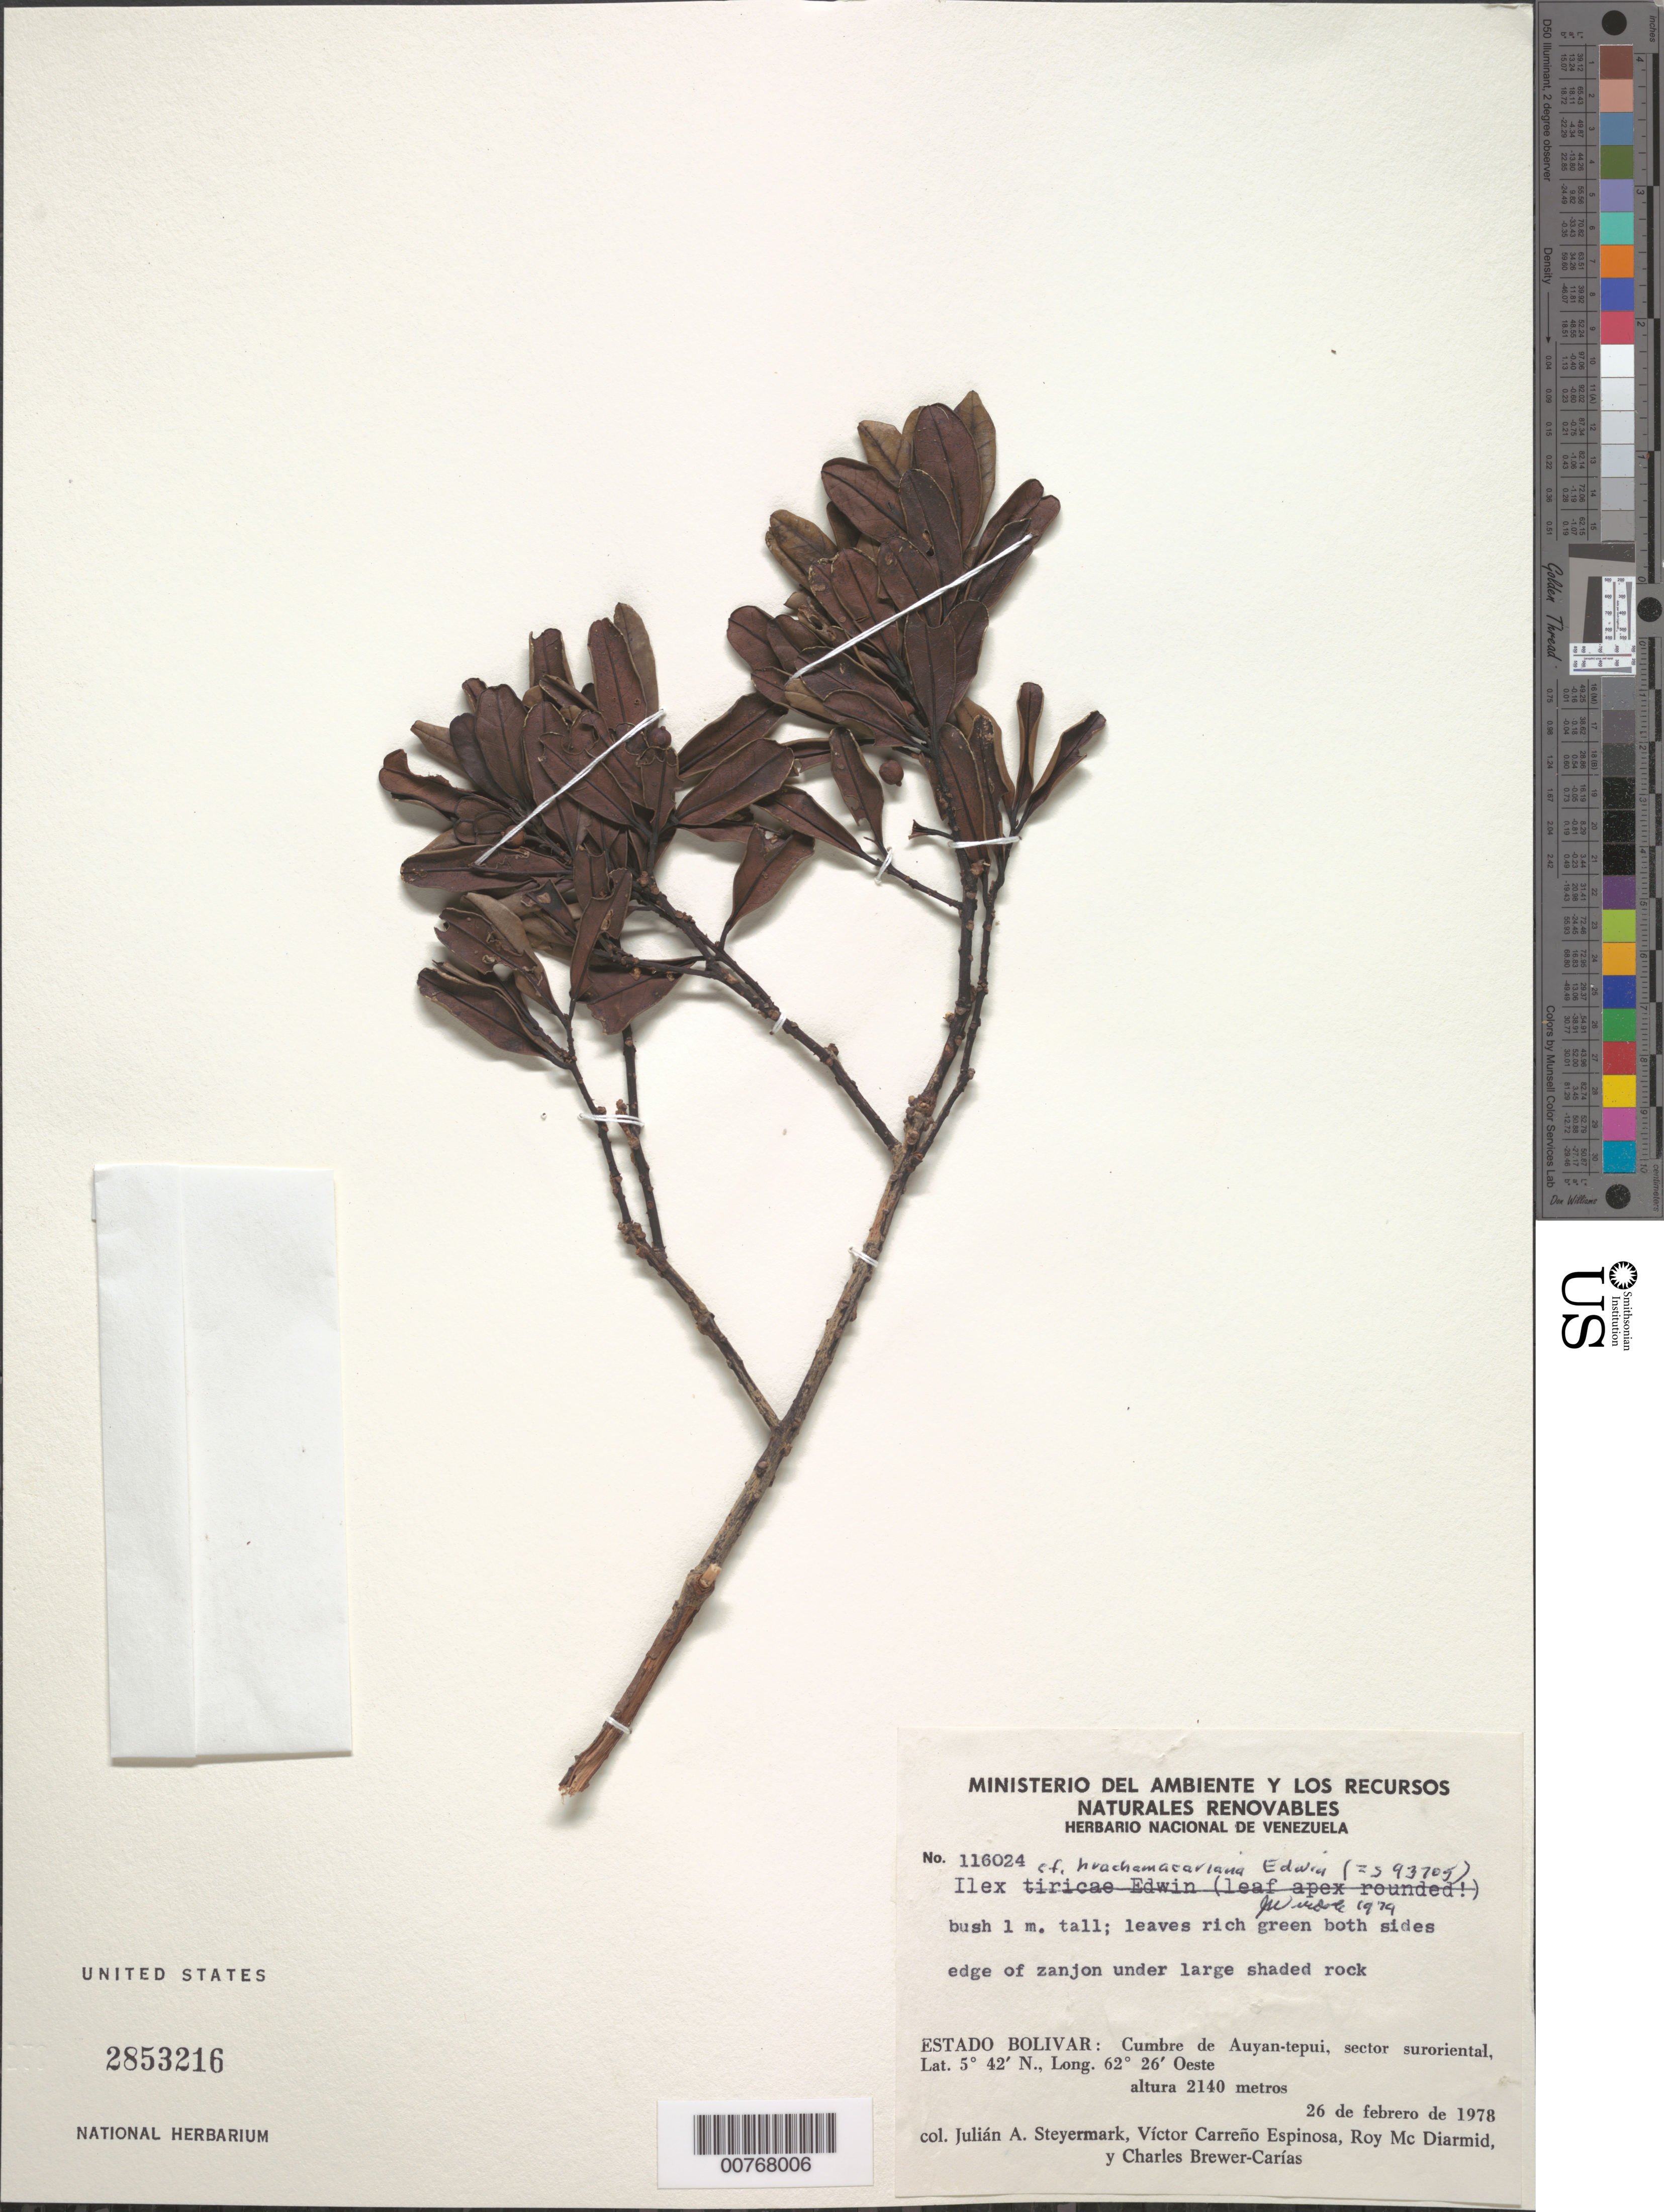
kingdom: Plantae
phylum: Tracheophyta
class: Magnoliopsida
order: Aquifoliales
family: Aquifoliaceae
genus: Ilex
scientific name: Ilex huachamacariana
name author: Edwin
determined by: Wurdack, John J., (US), US (UNITED STATES)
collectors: J. Steyermark, V. Carreño E., R. Mc Diarmid & C. Brewer-Carias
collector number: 116024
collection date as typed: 26-Feb-78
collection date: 1978-02-26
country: Venezuela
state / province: Bolívar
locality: Auyan-tepuí cumbre (summit), sector suroriental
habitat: Edge of zanjon (ravine) under large shaded rock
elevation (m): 2140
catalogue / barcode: US 2853216